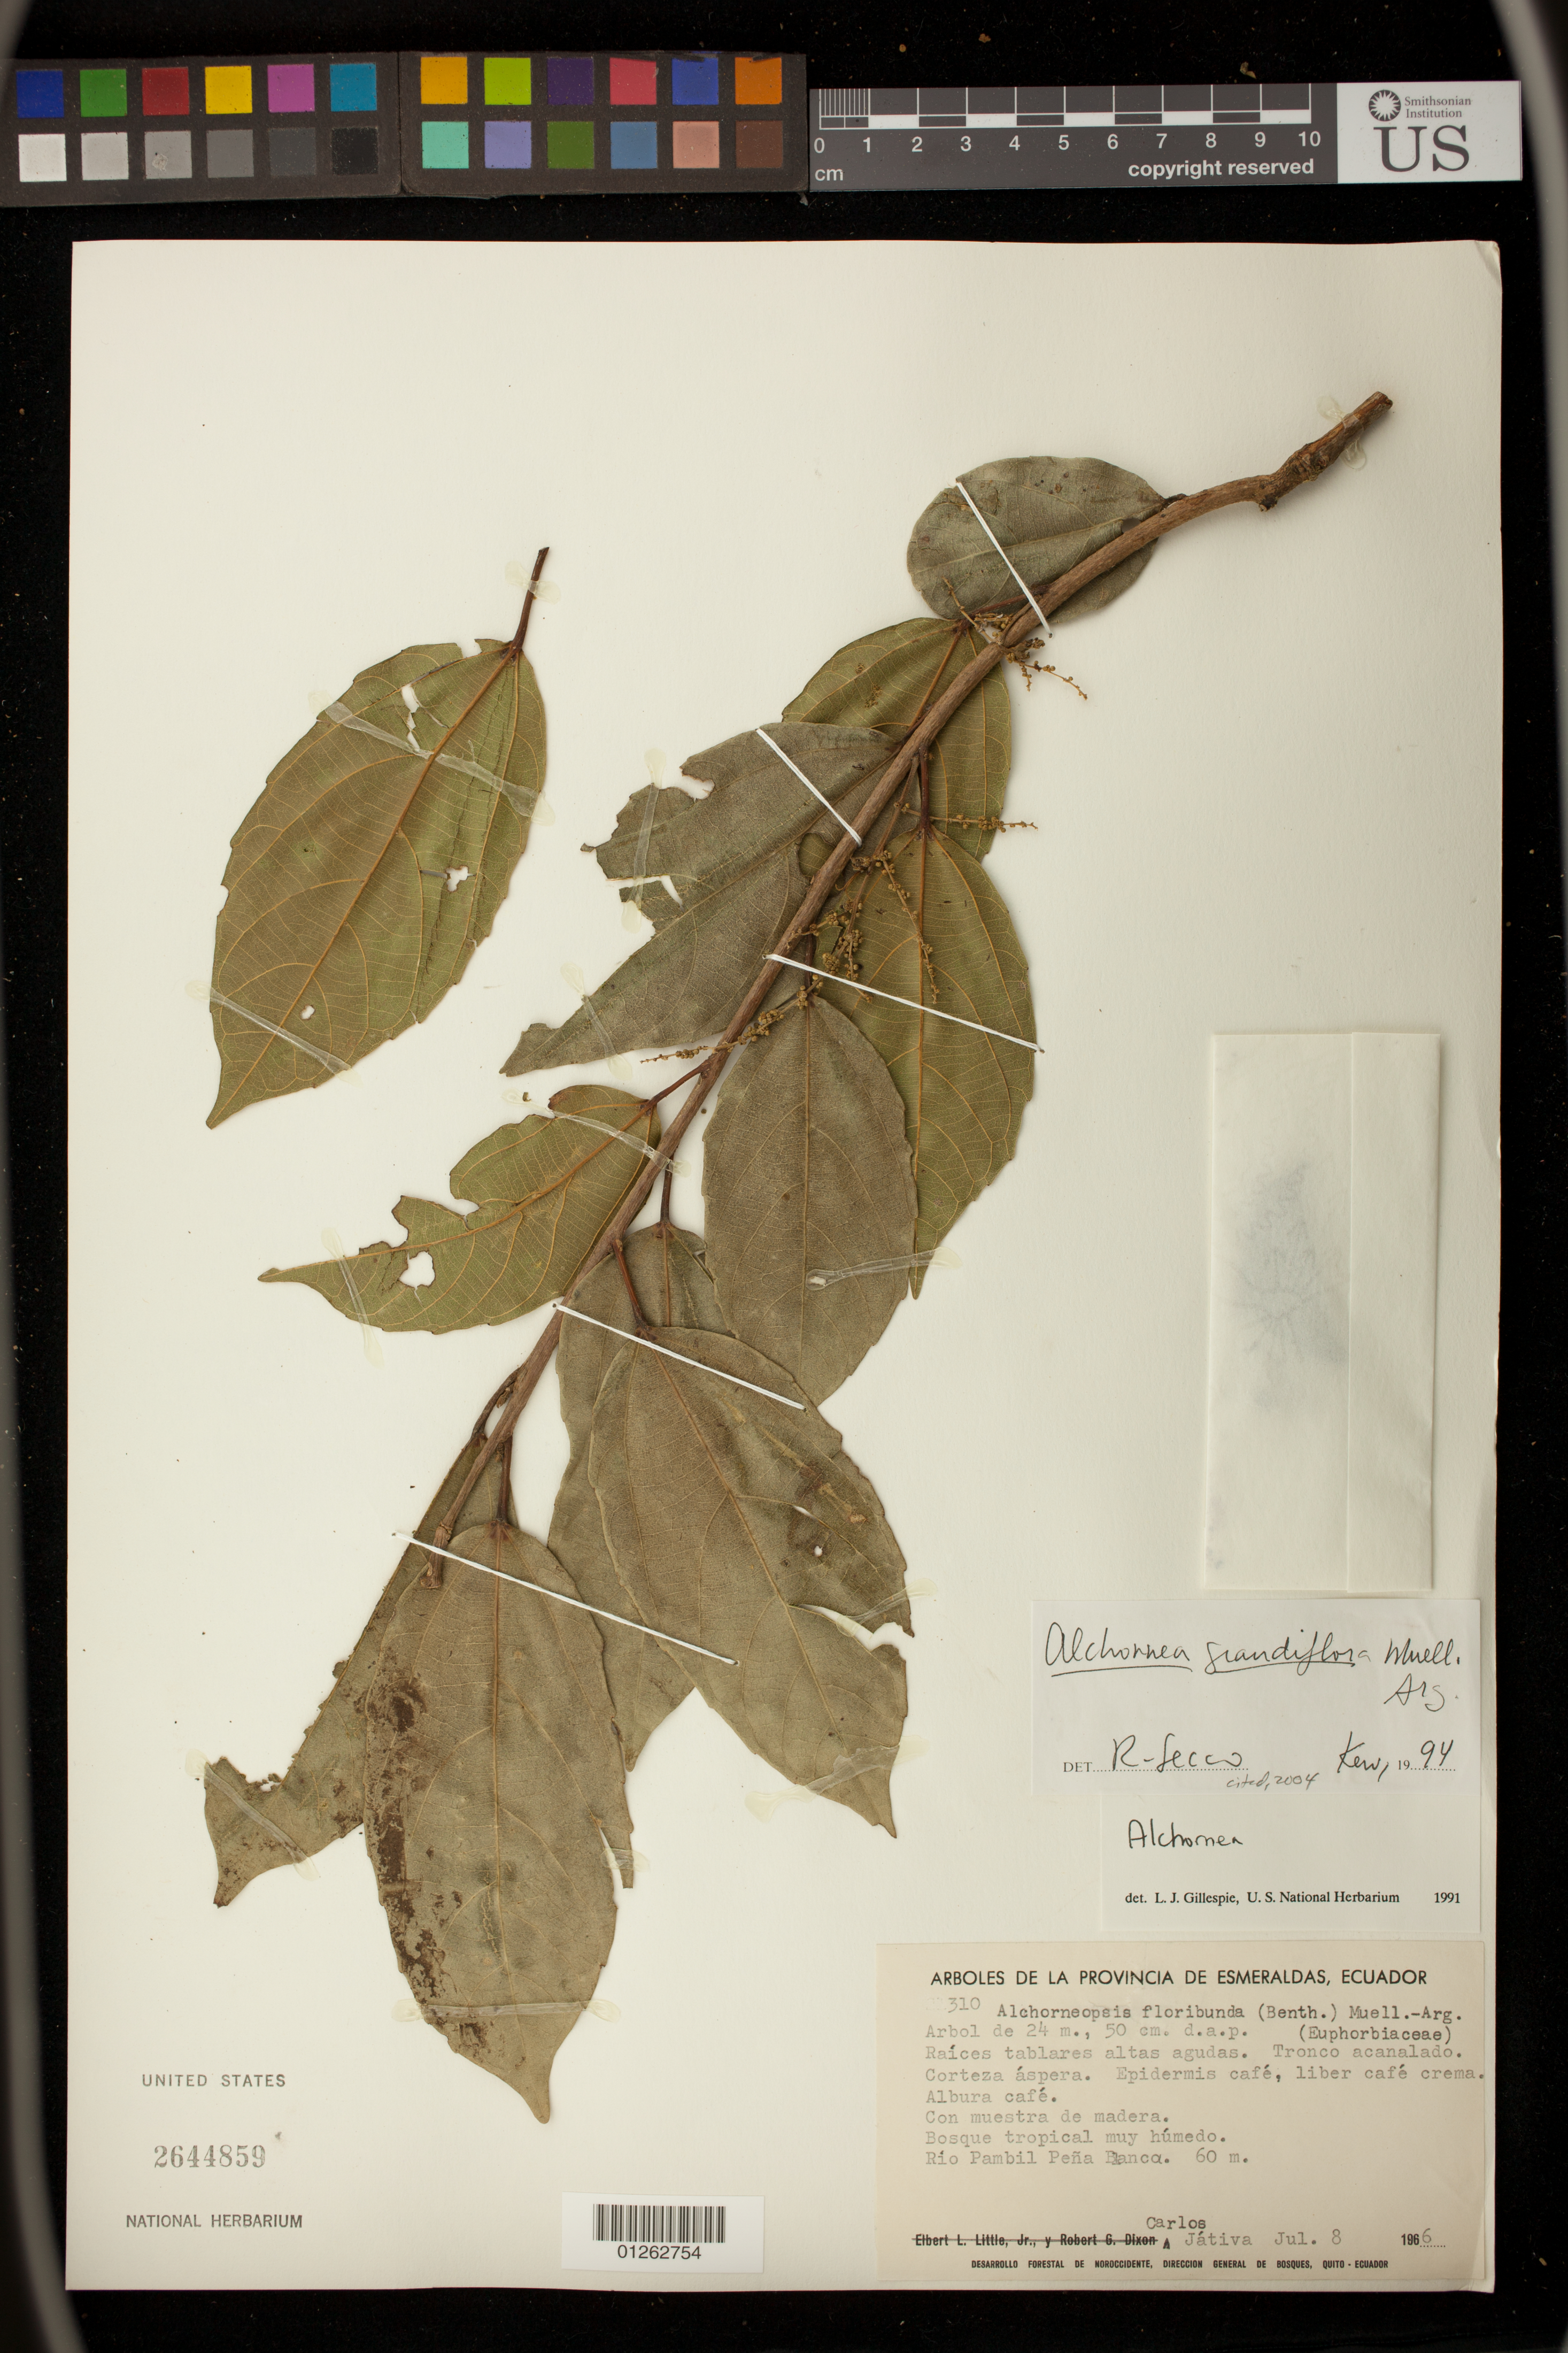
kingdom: Plantae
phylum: Tracheophyta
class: Magnoliopsida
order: Malpighiales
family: Euphorbiaceae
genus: Alchornea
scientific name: Alchornea grandiflora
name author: Müll. Arg.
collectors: C. D. Játiva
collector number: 310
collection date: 1966-07-08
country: Ecuador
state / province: Esmeraldas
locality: Rio Pambil Pena Blanca.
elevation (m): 60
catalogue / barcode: US 2644859